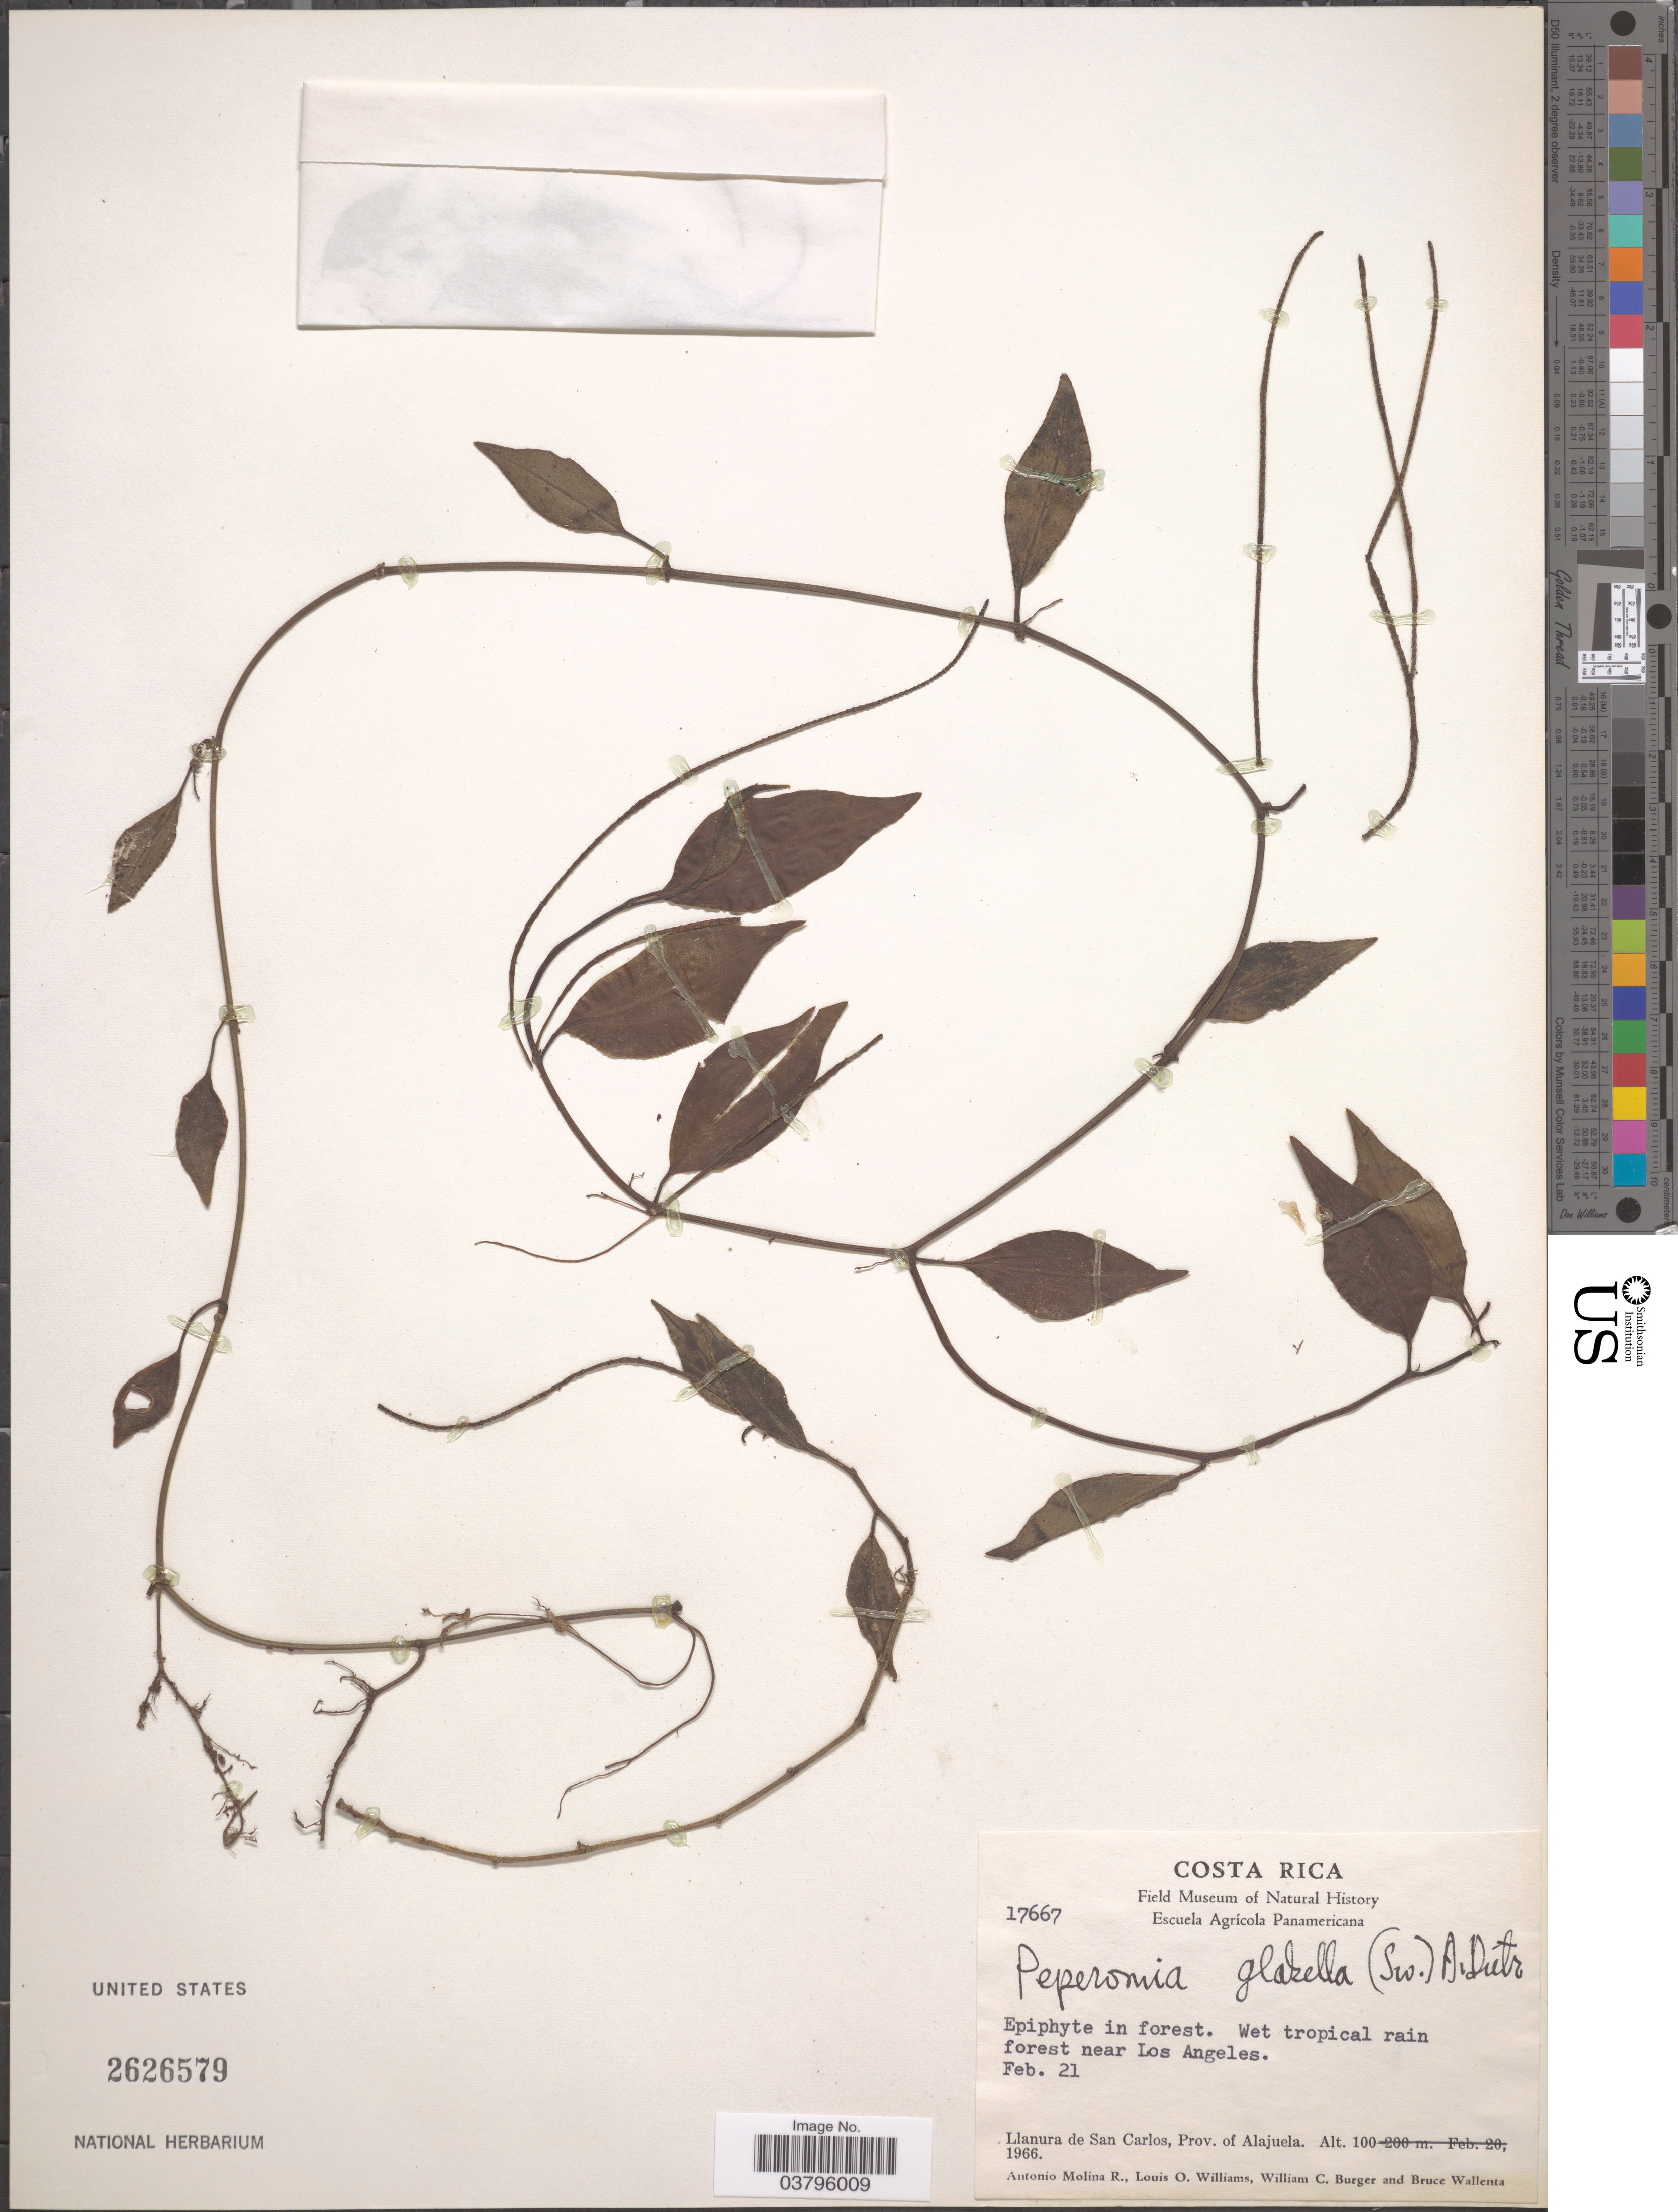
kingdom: Plantae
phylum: Tracheophyta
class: Magnoliopsida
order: Piperales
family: Piperaceae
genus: Peperomia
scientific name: Peperomia glabella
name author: (Sw.) A. Dietr.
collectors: A. Molina R., L. O. Williams, W. Burger & B. Wallenta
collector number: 17667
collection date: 1966-02-21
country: Costa Rica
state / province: Alajuela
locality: Wet tropical rain forest near Los Angeles. Llanura de San Carlos.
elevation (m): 100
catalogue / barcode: US 2626579